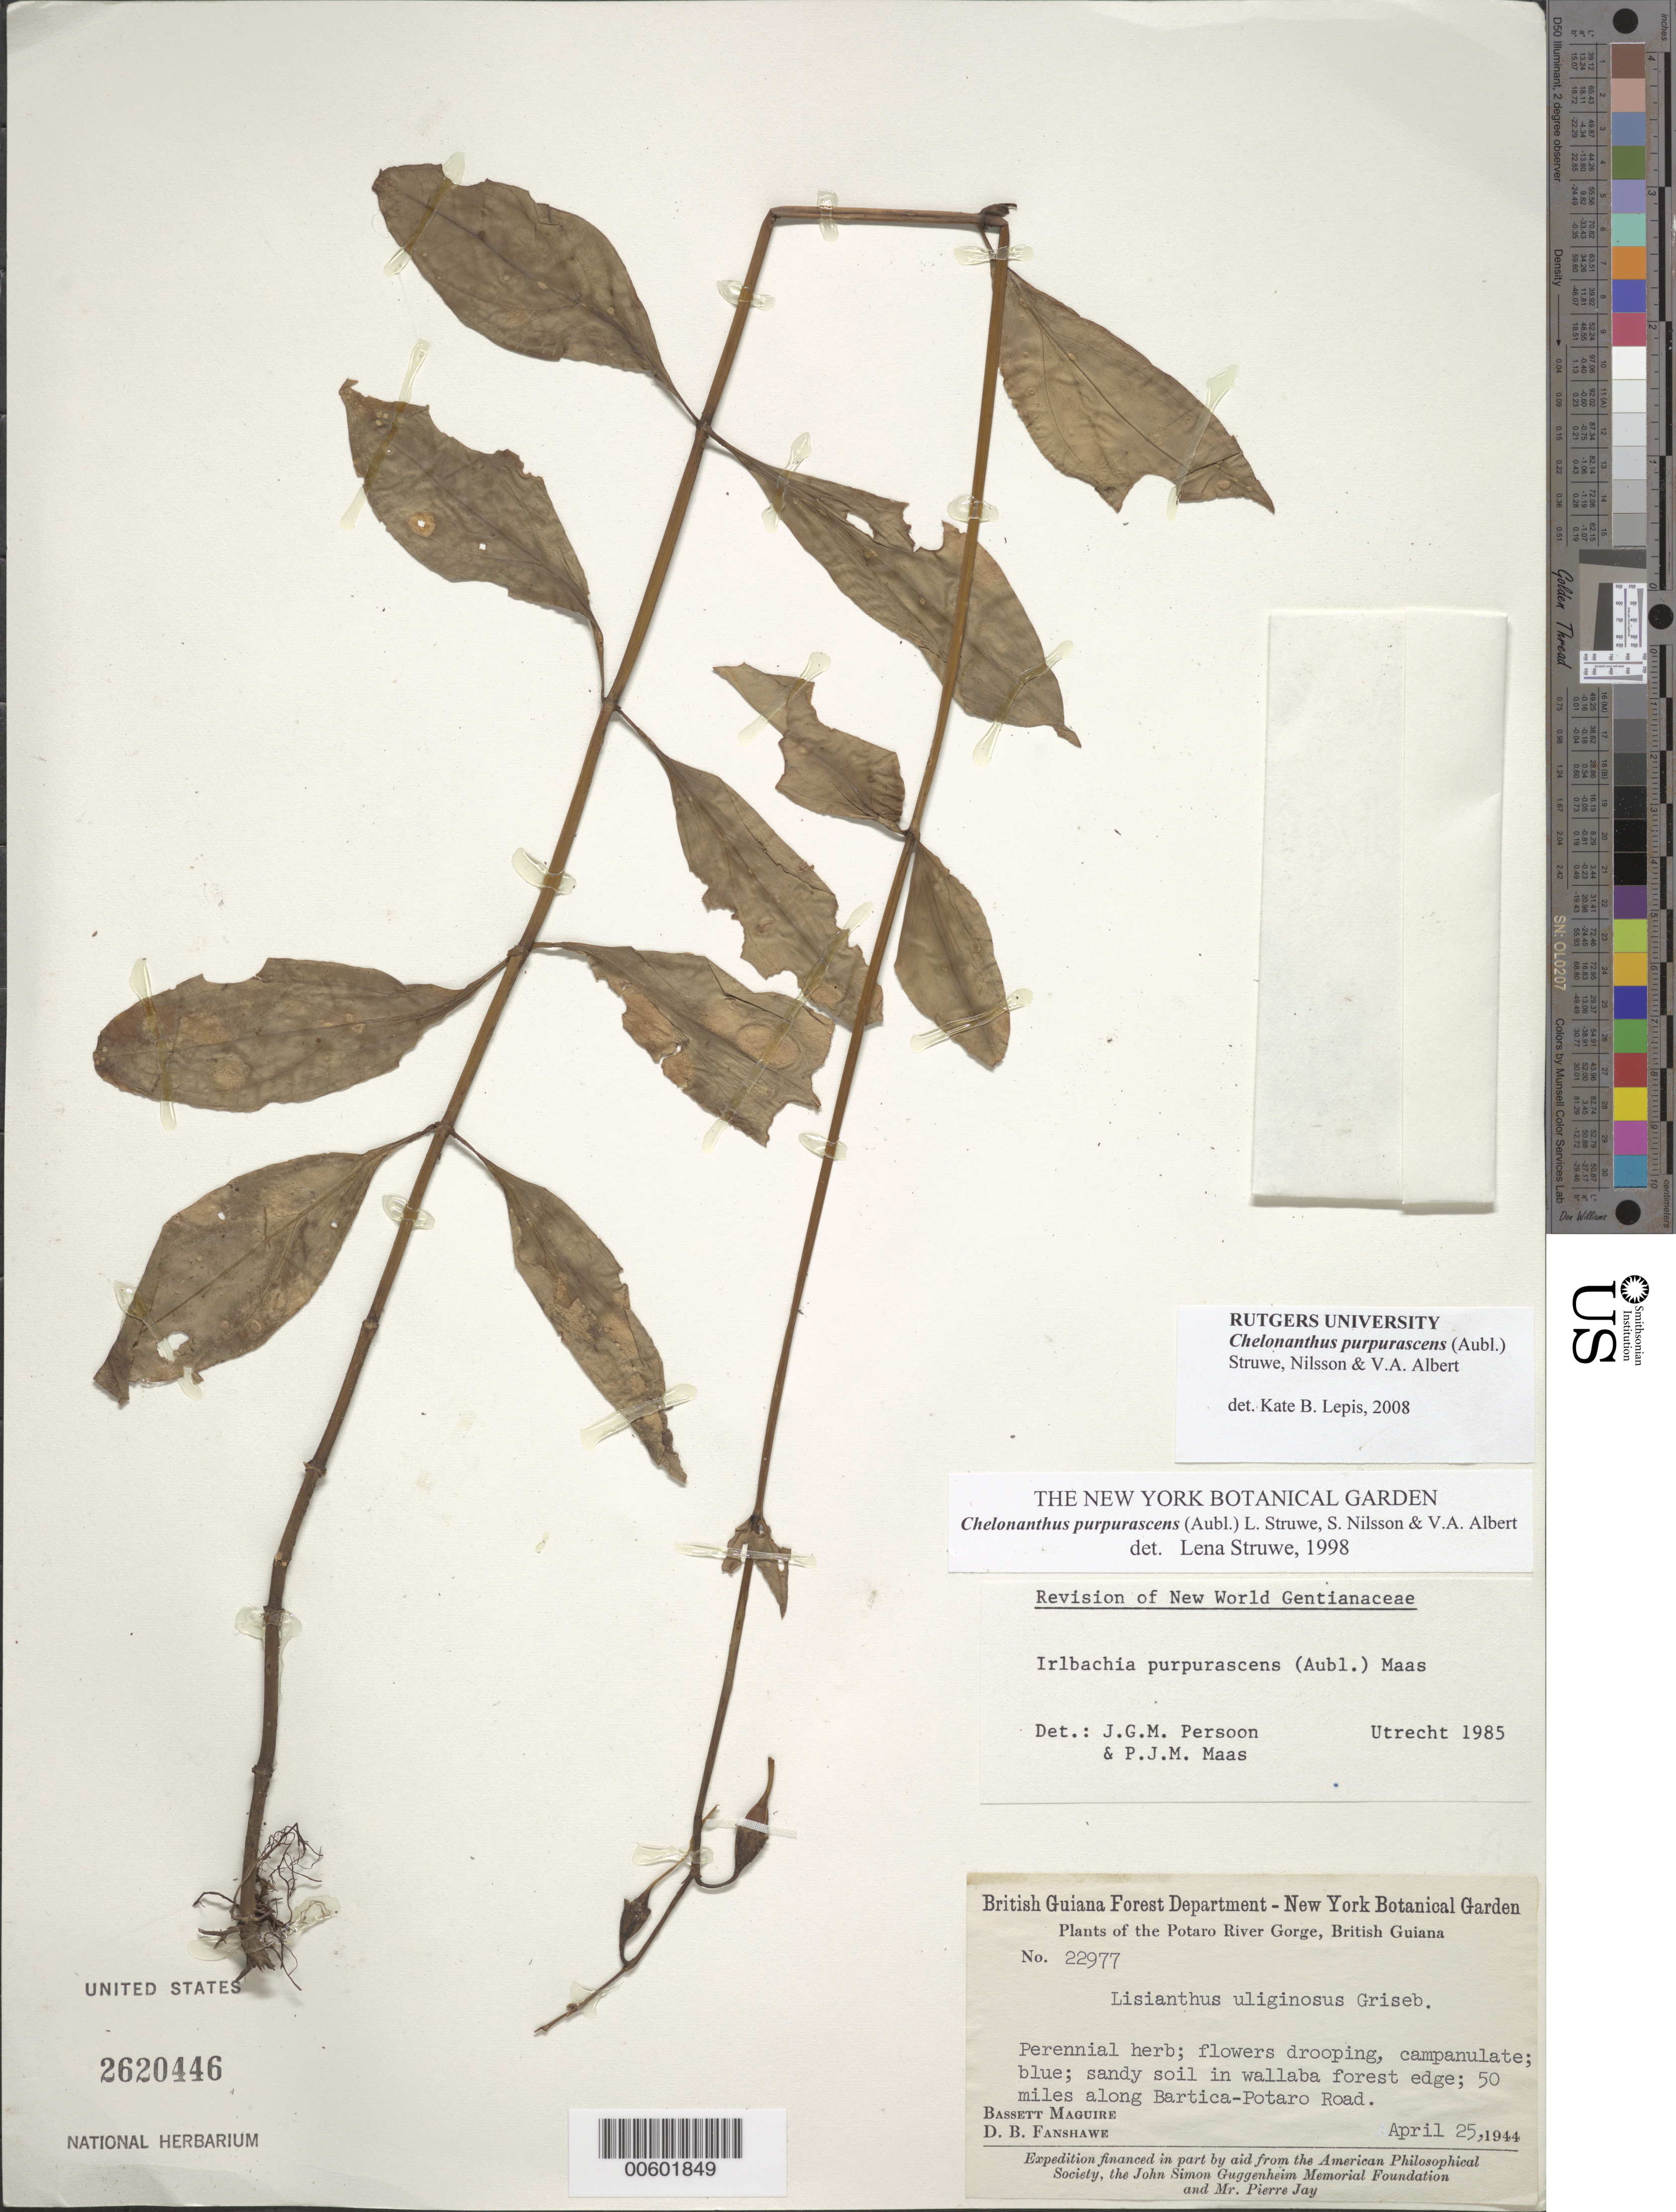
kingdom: Plantae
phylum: Tracheophyta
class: Magnoliopsida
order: Gentianales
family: Gentianaceae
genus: Chelonanthus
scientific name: Chelonanthus purpurascens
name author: (Aubl.) Struwe et al.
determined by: Struwe, L.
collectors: B. Maguire & D. B. Fanshawe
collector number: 22977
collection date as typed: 25-Apr-44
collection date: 1944-04-25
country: Guyana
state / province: Cuyuni-Mazaruni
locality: Bartica-Potaro Road, 50 miles along road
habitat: Sandy soil in wallaba forest edge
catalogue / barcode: US 2620446